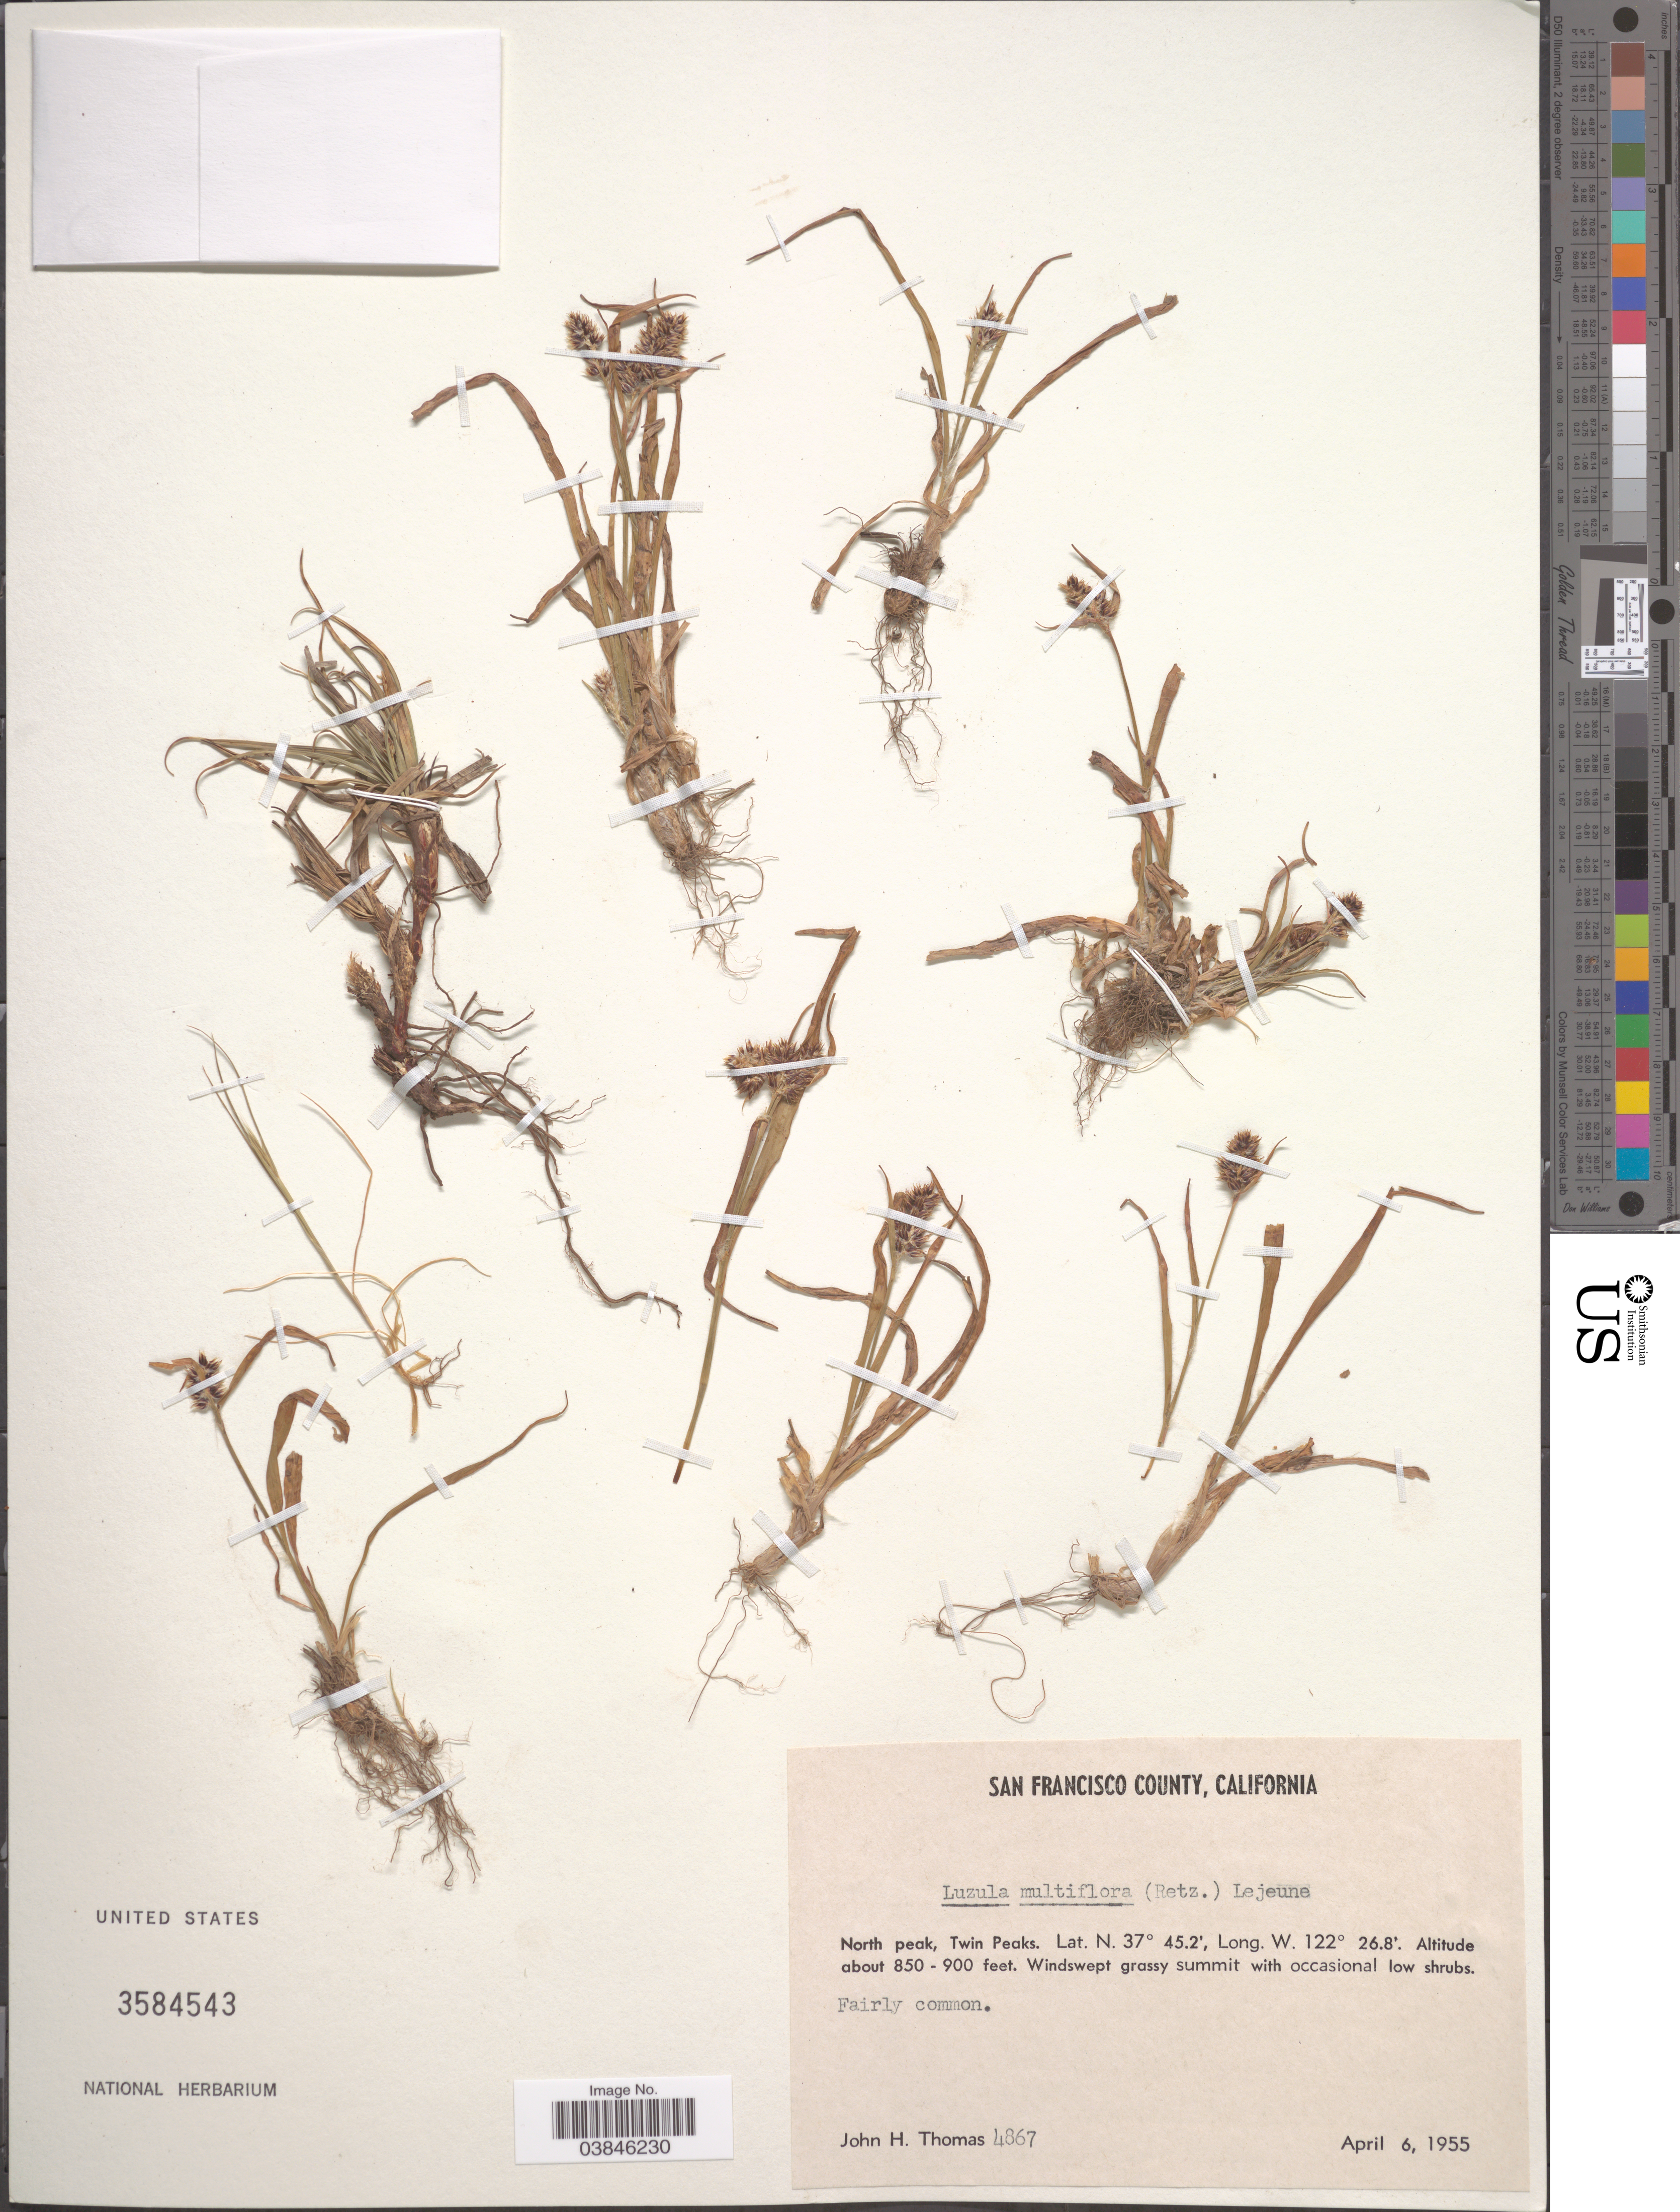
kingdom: Plantae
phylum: Tracheophyta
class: Liliopsida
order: Poales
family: Juncaceae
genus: Luzula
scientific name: Luzula multiflora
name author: (Ehrh.) Lej.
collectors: J. H. Thomas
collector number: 4867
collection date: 1955-04-06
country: United States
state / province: California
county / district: San Francisco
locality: San Francisco County. North peak, Twin Peaks.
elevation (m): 259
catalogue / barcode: US 3584543